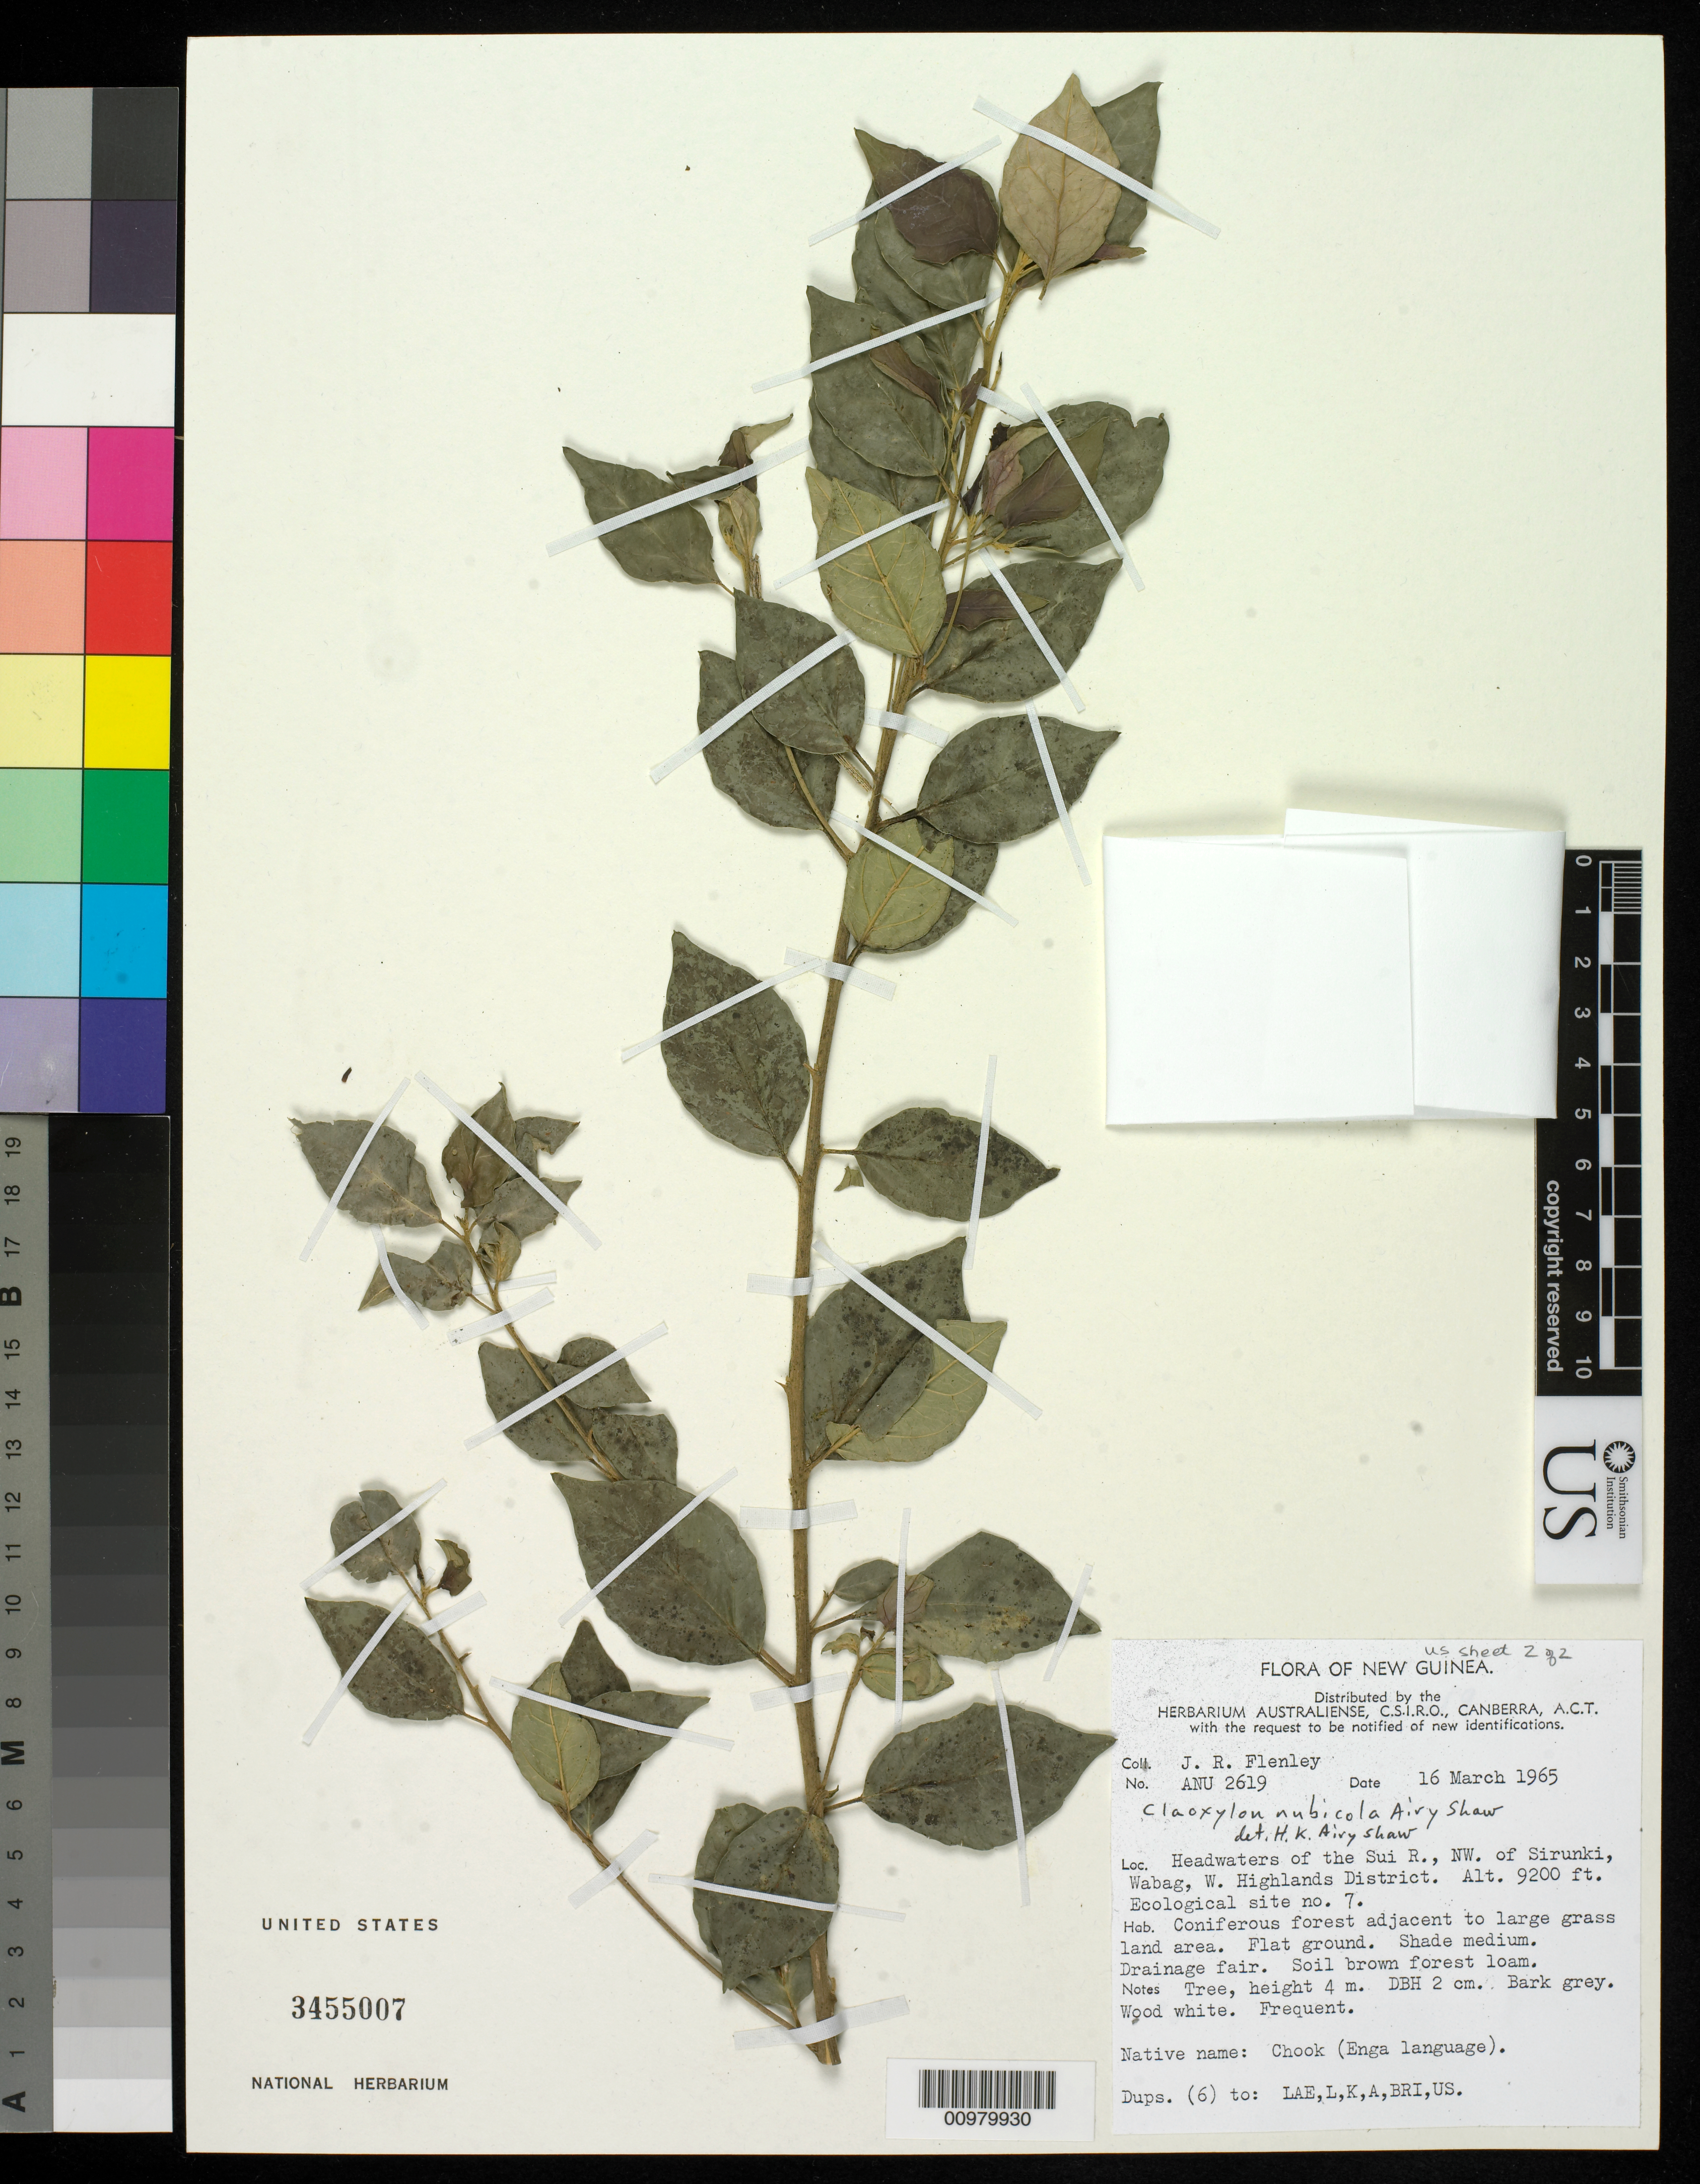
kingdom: Plantae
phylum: Tracheophyta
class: Magnoliopsida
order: Malpighiales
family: Euphorbiaceae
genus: Claoxylon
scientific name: Claoxylon nubicola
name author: Airy Shaw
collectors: J. Flenley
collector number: ANU 2619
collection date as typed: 16 Mar 1965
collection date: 1965-03-16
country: Papua New Guinea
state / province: Enga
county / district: Wabag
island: New Guinea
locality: Wabag, headwaters of Sui River, NW of Sirunki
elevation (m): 2804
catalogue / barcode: US 3455007